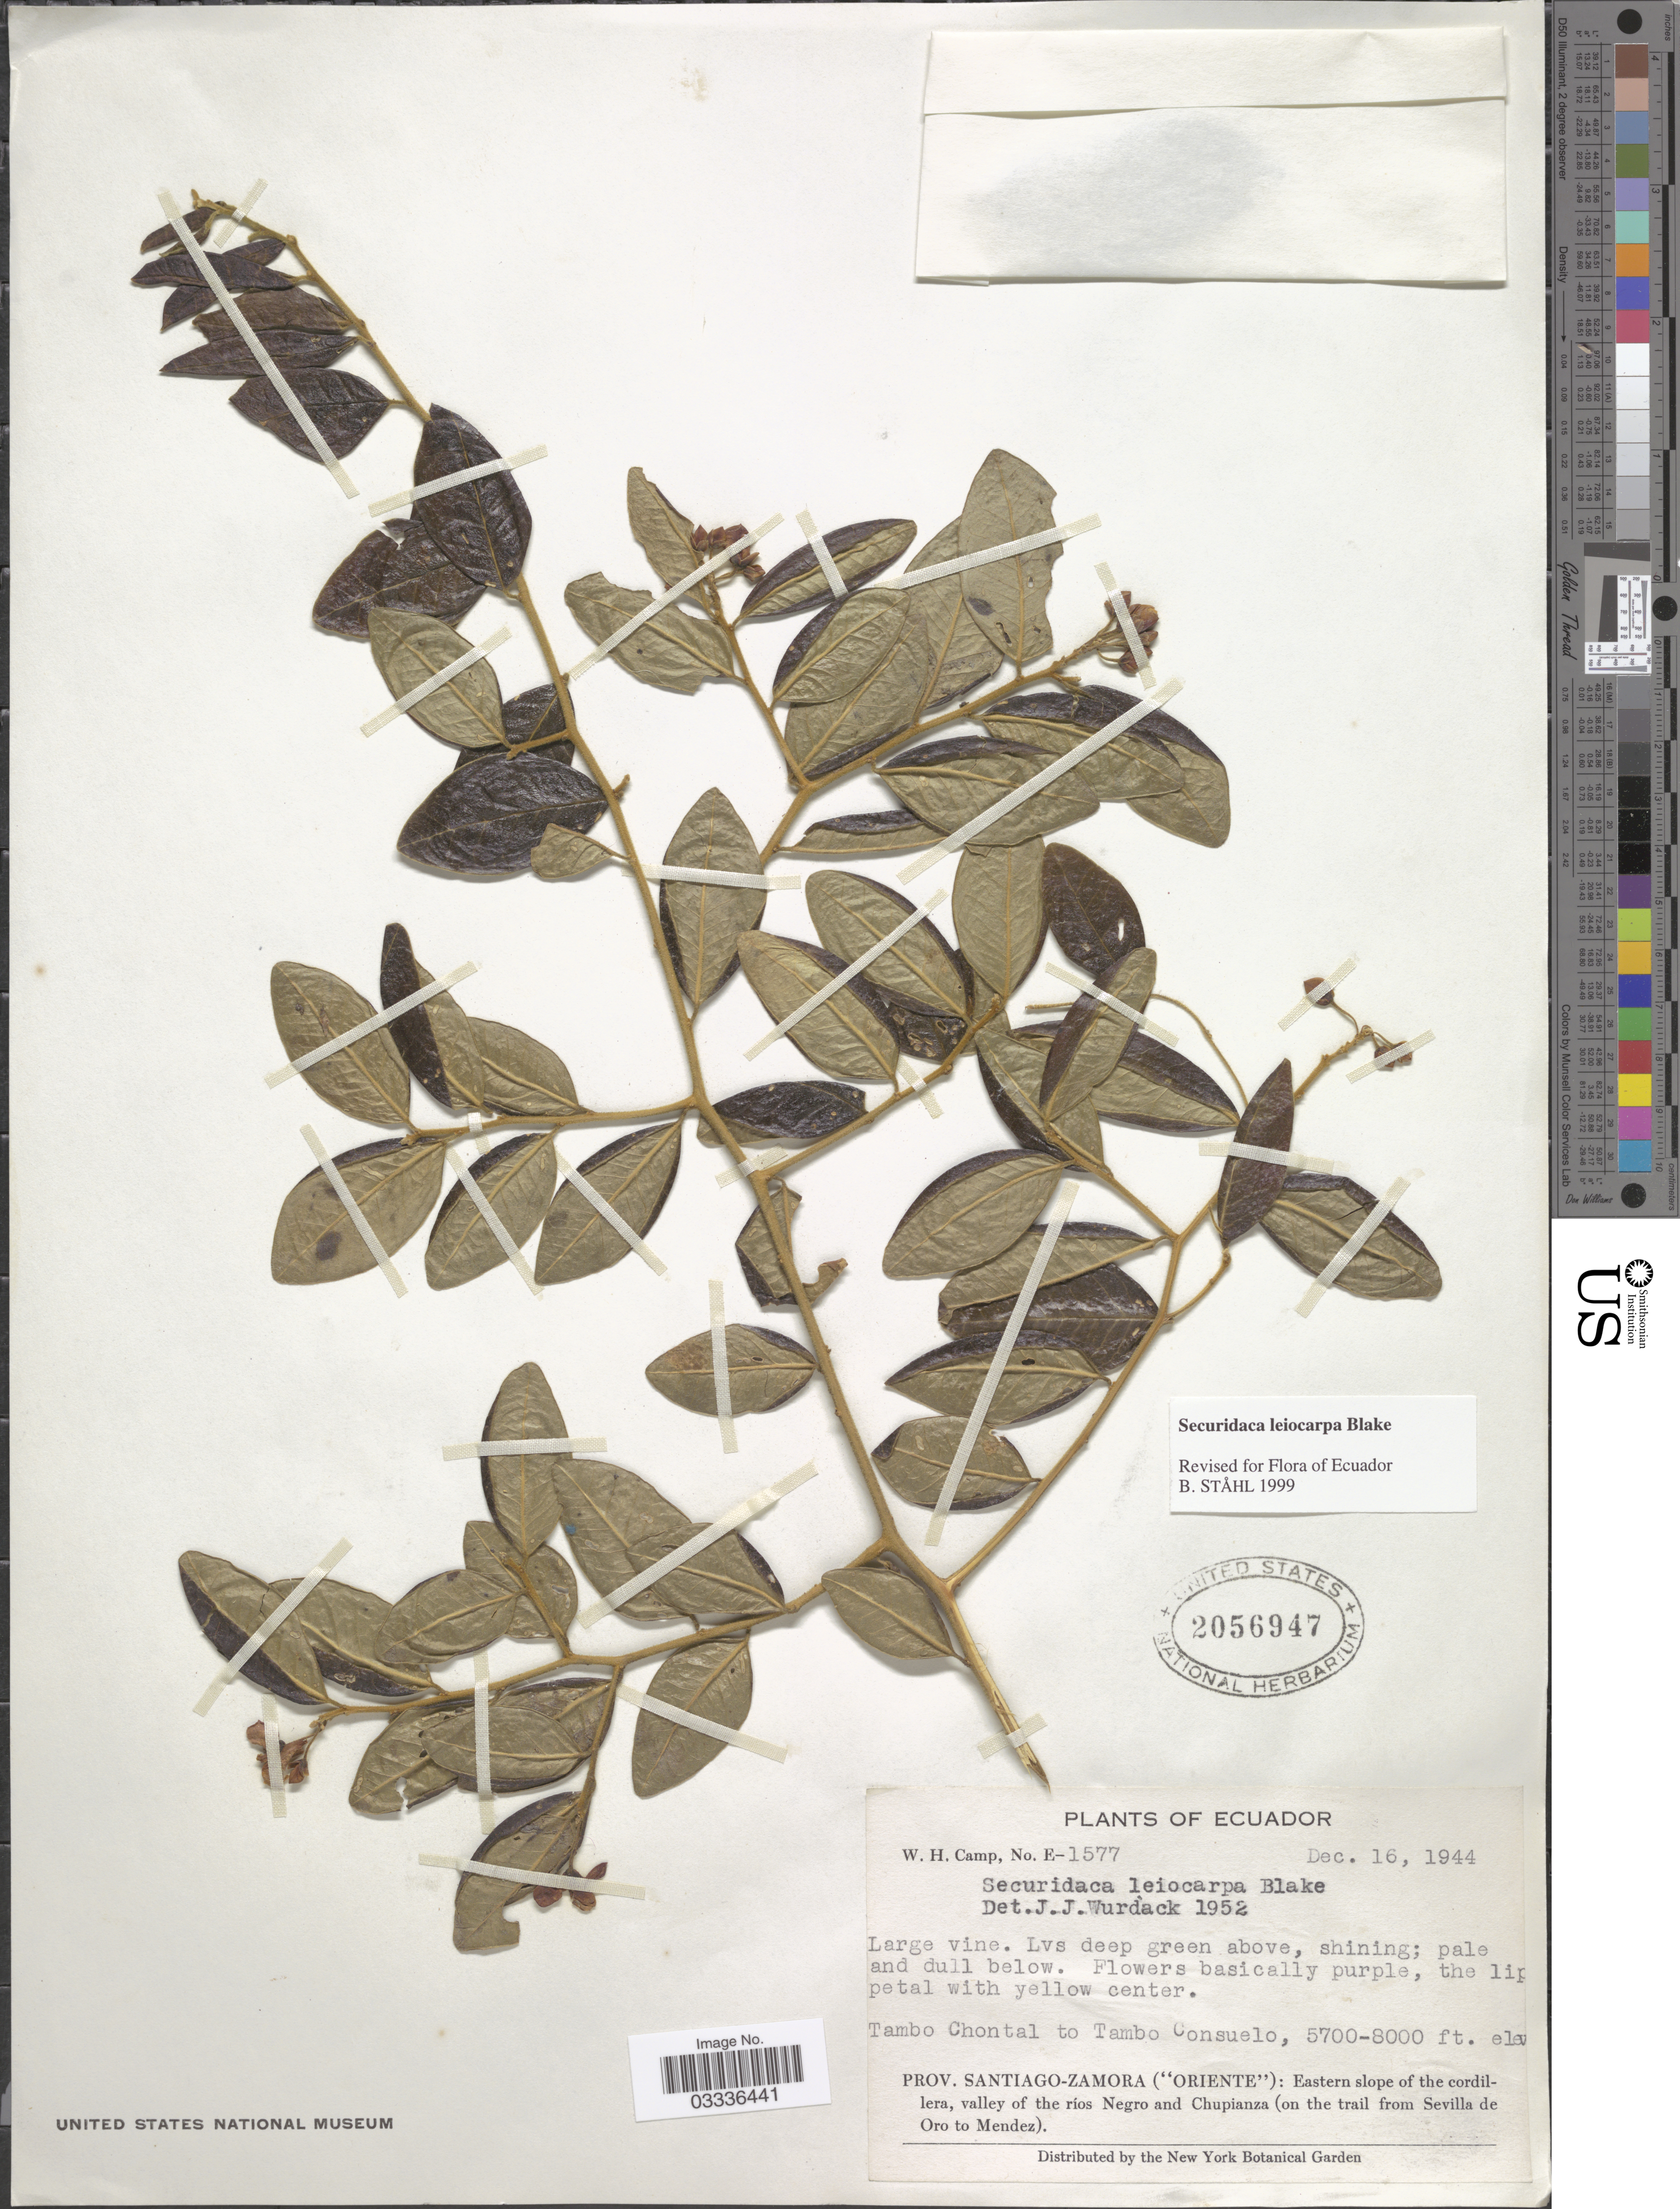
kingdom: Plantae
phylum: Tracheophyta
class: Magnoliopsida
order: Fabales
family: Polygalaceae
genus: Securidaca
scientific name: Securidaca leiocarpa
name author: S.F. Blake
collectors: W. H. Camp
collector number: E-1577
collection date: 1944-12-16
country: Ecuador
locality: Tambo Chontal to Tambo Consuelo. Prov. Santiago-Zamora ("Oriente"): Eastern slope of the cordillera, valley of the ríos Negro and Chupianza ( on the trail from Sevilla de Oro to Mendez).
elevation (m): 1737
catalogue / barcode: US 2056947